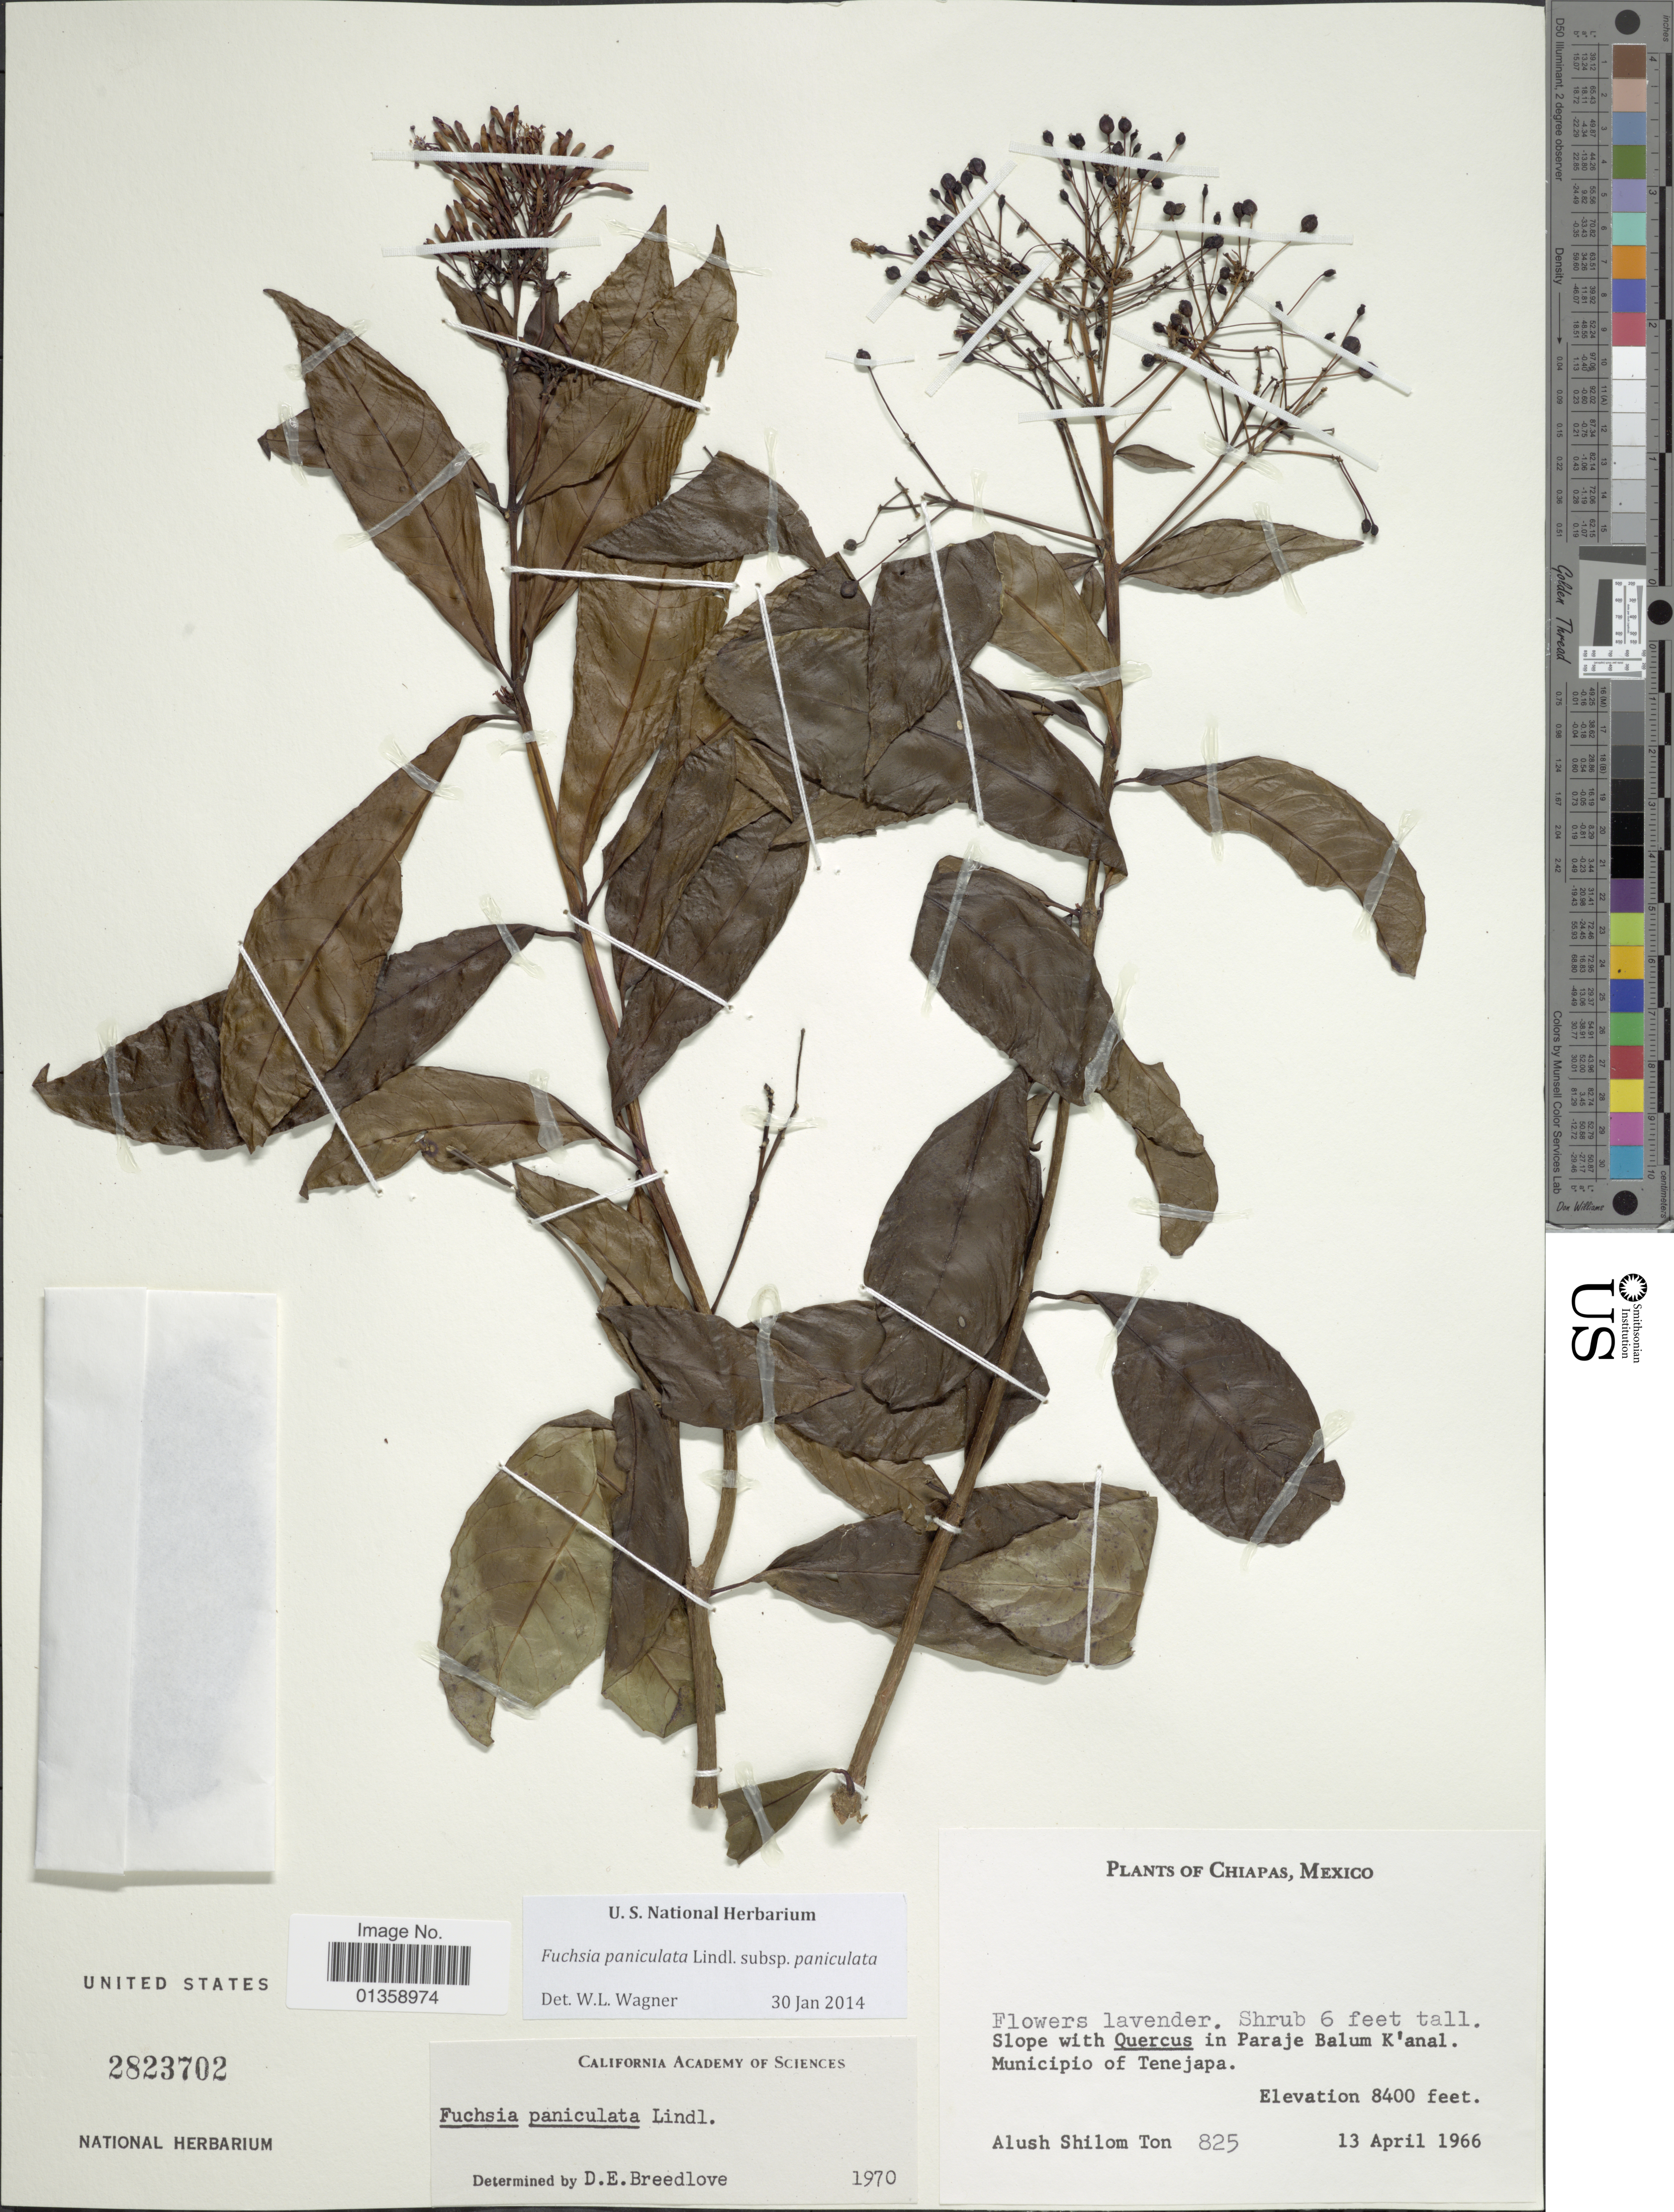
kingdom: Plantae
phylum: Tracheophyta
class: Magnoliopsida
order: Myrtales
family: Onagraceae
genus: Fuchsia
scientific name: Fuchsia paniculata subsp. paniculata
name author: Lindl.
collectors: A. S. Ton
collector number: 825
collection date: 1966-04-13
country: Mexico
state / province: Chiapas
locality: In Paraje Balum K'anal. Municipio of Tenejapa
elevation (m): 2560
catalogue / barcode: US 2823702